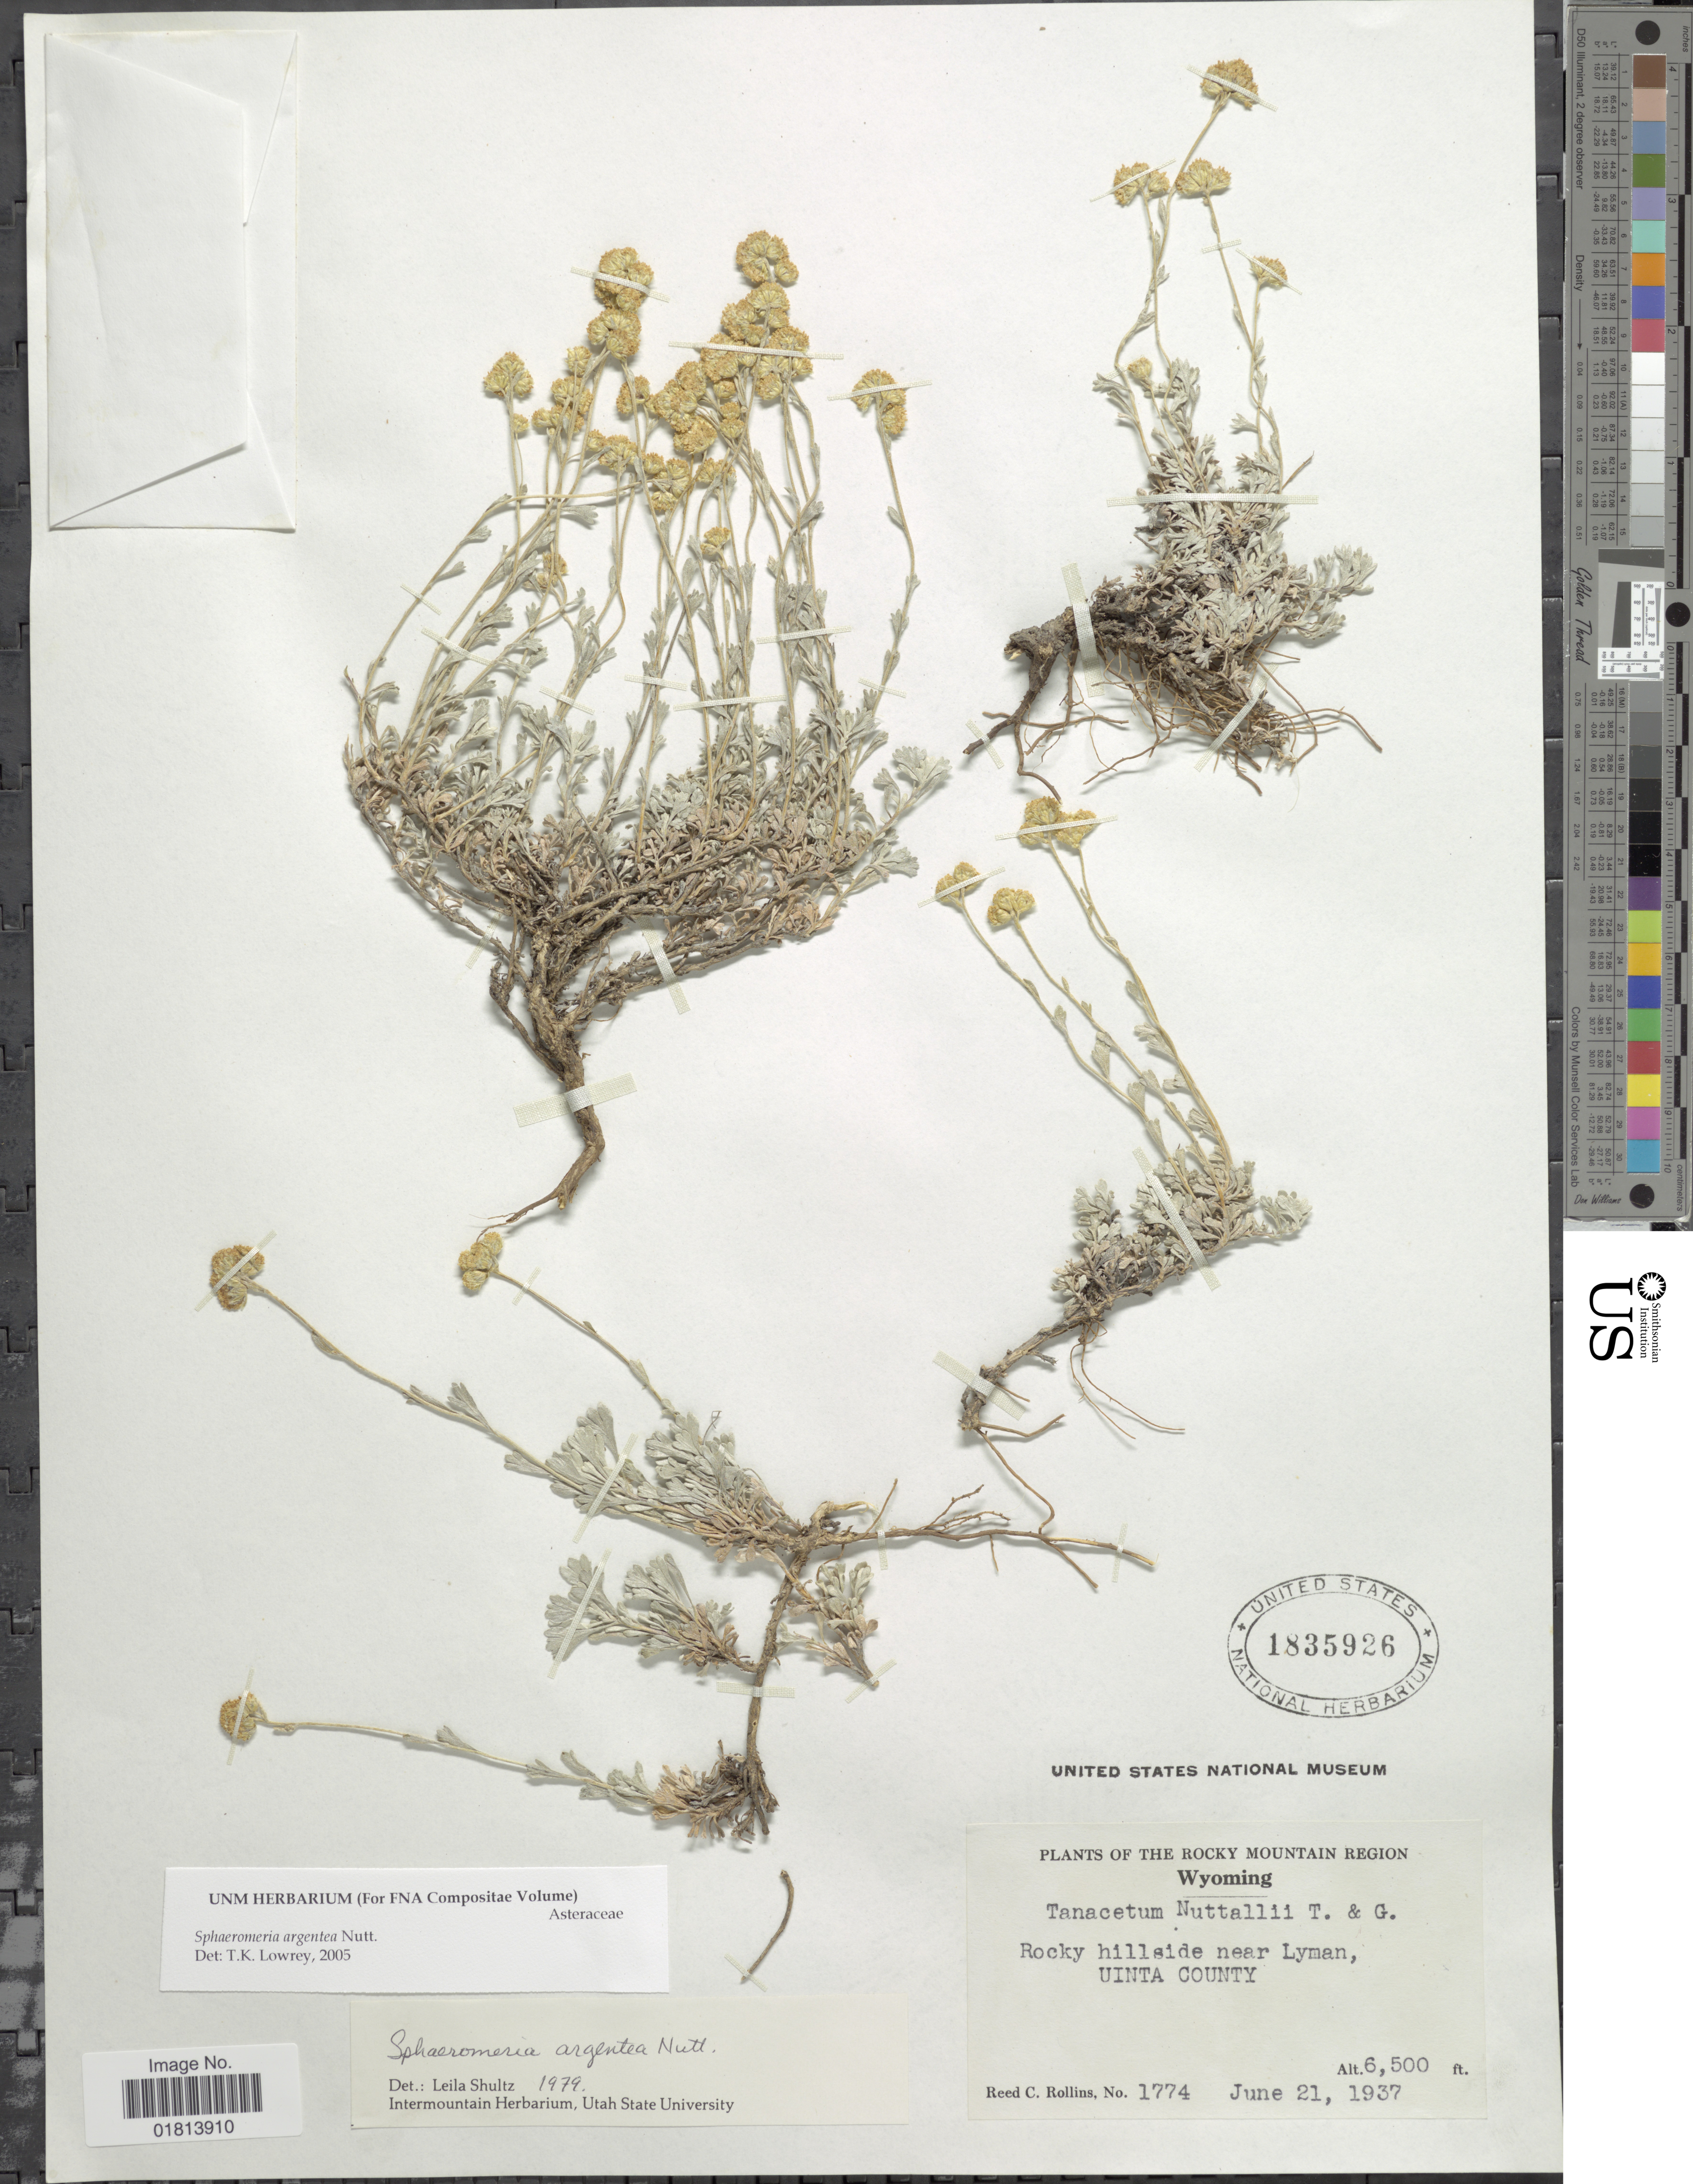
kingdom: Plantae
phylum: Tracheophyta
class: Magnoliopsida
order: Asterales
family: Asteraceae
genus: Sphaeromeria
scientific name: Sphaeromeria argentea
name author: Nutt.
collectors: R. C. Rollins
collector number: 1774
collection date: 1937-06-21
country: United States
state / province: Wyoming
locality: Rocky hillside near Lyman, Uinta; County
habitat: rocky hillside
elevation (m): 1981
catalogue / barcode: US 1835926